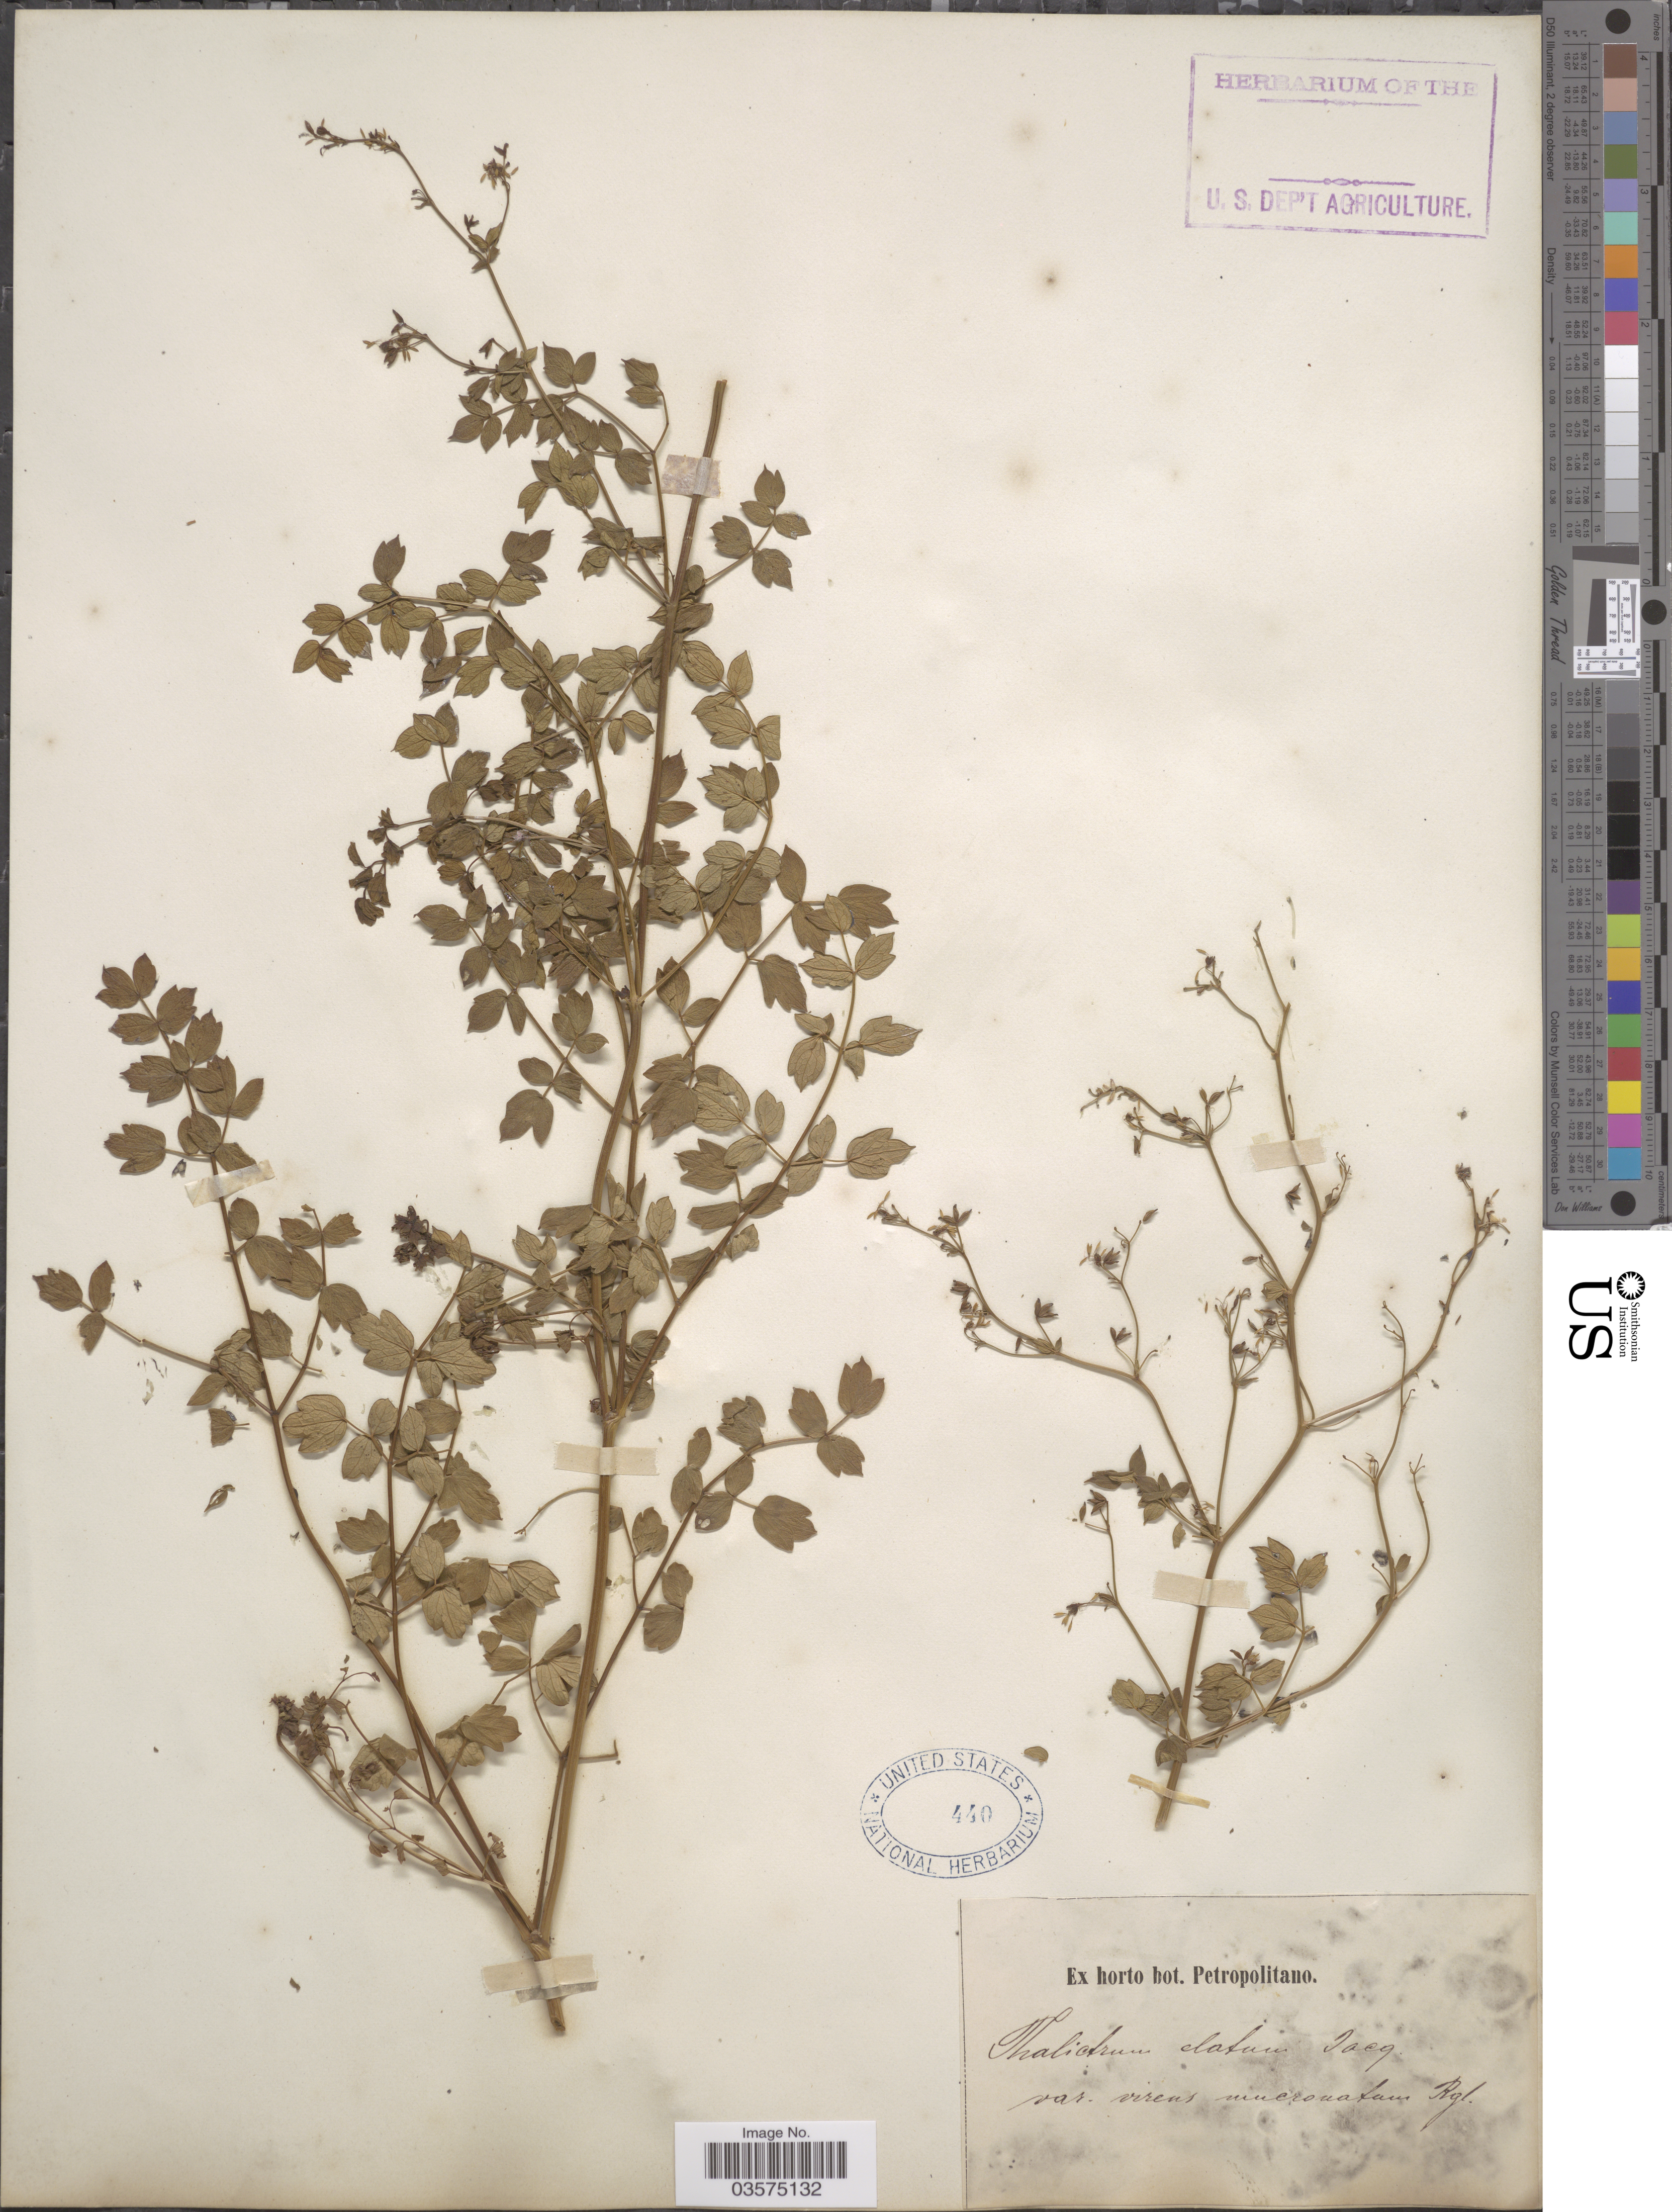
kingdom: Plantae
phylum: Tracheophyta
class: Magnoliopsida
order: Ranunculales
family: Ranunculaceae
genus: Thalictrum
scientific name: Thalictrum elatum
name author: Jacq.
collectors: ex Horto Bot. Petropolitano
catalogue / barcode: US 440